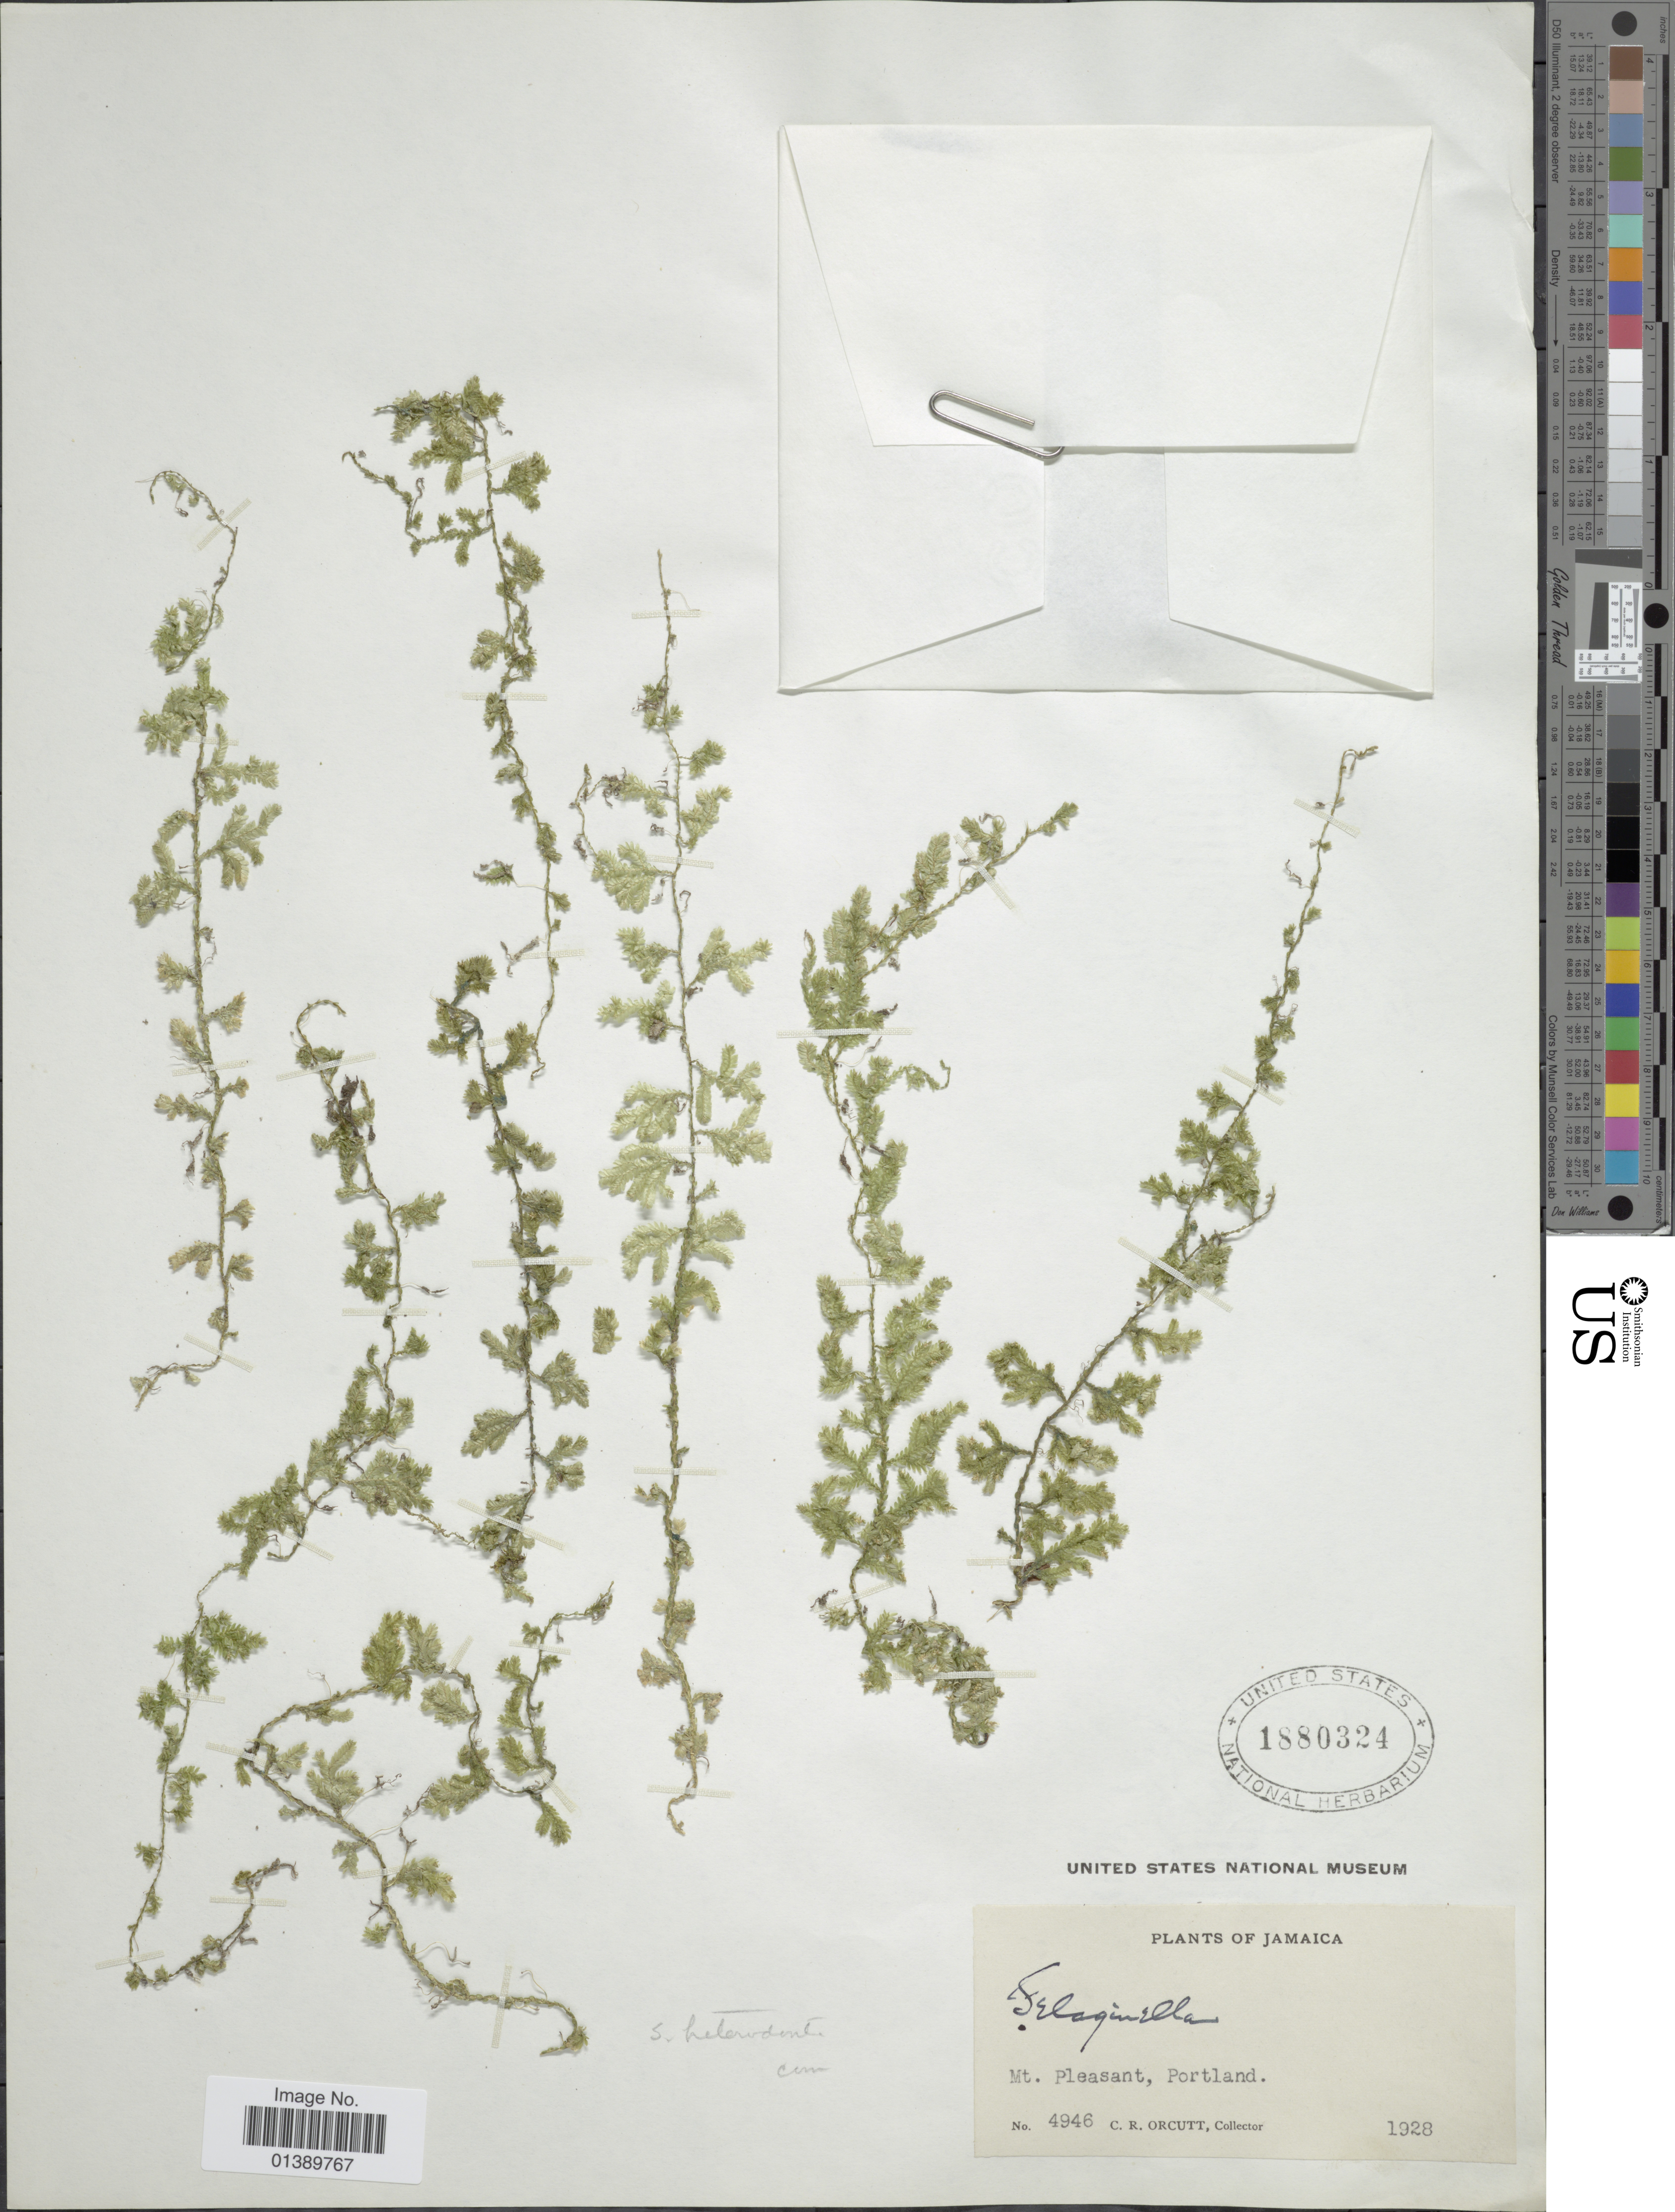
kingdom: Plantae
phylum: Tracheophyta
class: Lycopodiopsida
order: Selaginellales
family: Selaginellaceae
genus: Selaginella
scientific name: Selaginella heterodonta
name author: (Desv.) Hieron.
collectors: C. R. Orcutt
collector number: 4946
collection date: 1928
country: Jamaica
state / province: Portland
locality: Mt Pleasant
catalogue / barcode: US 1880324